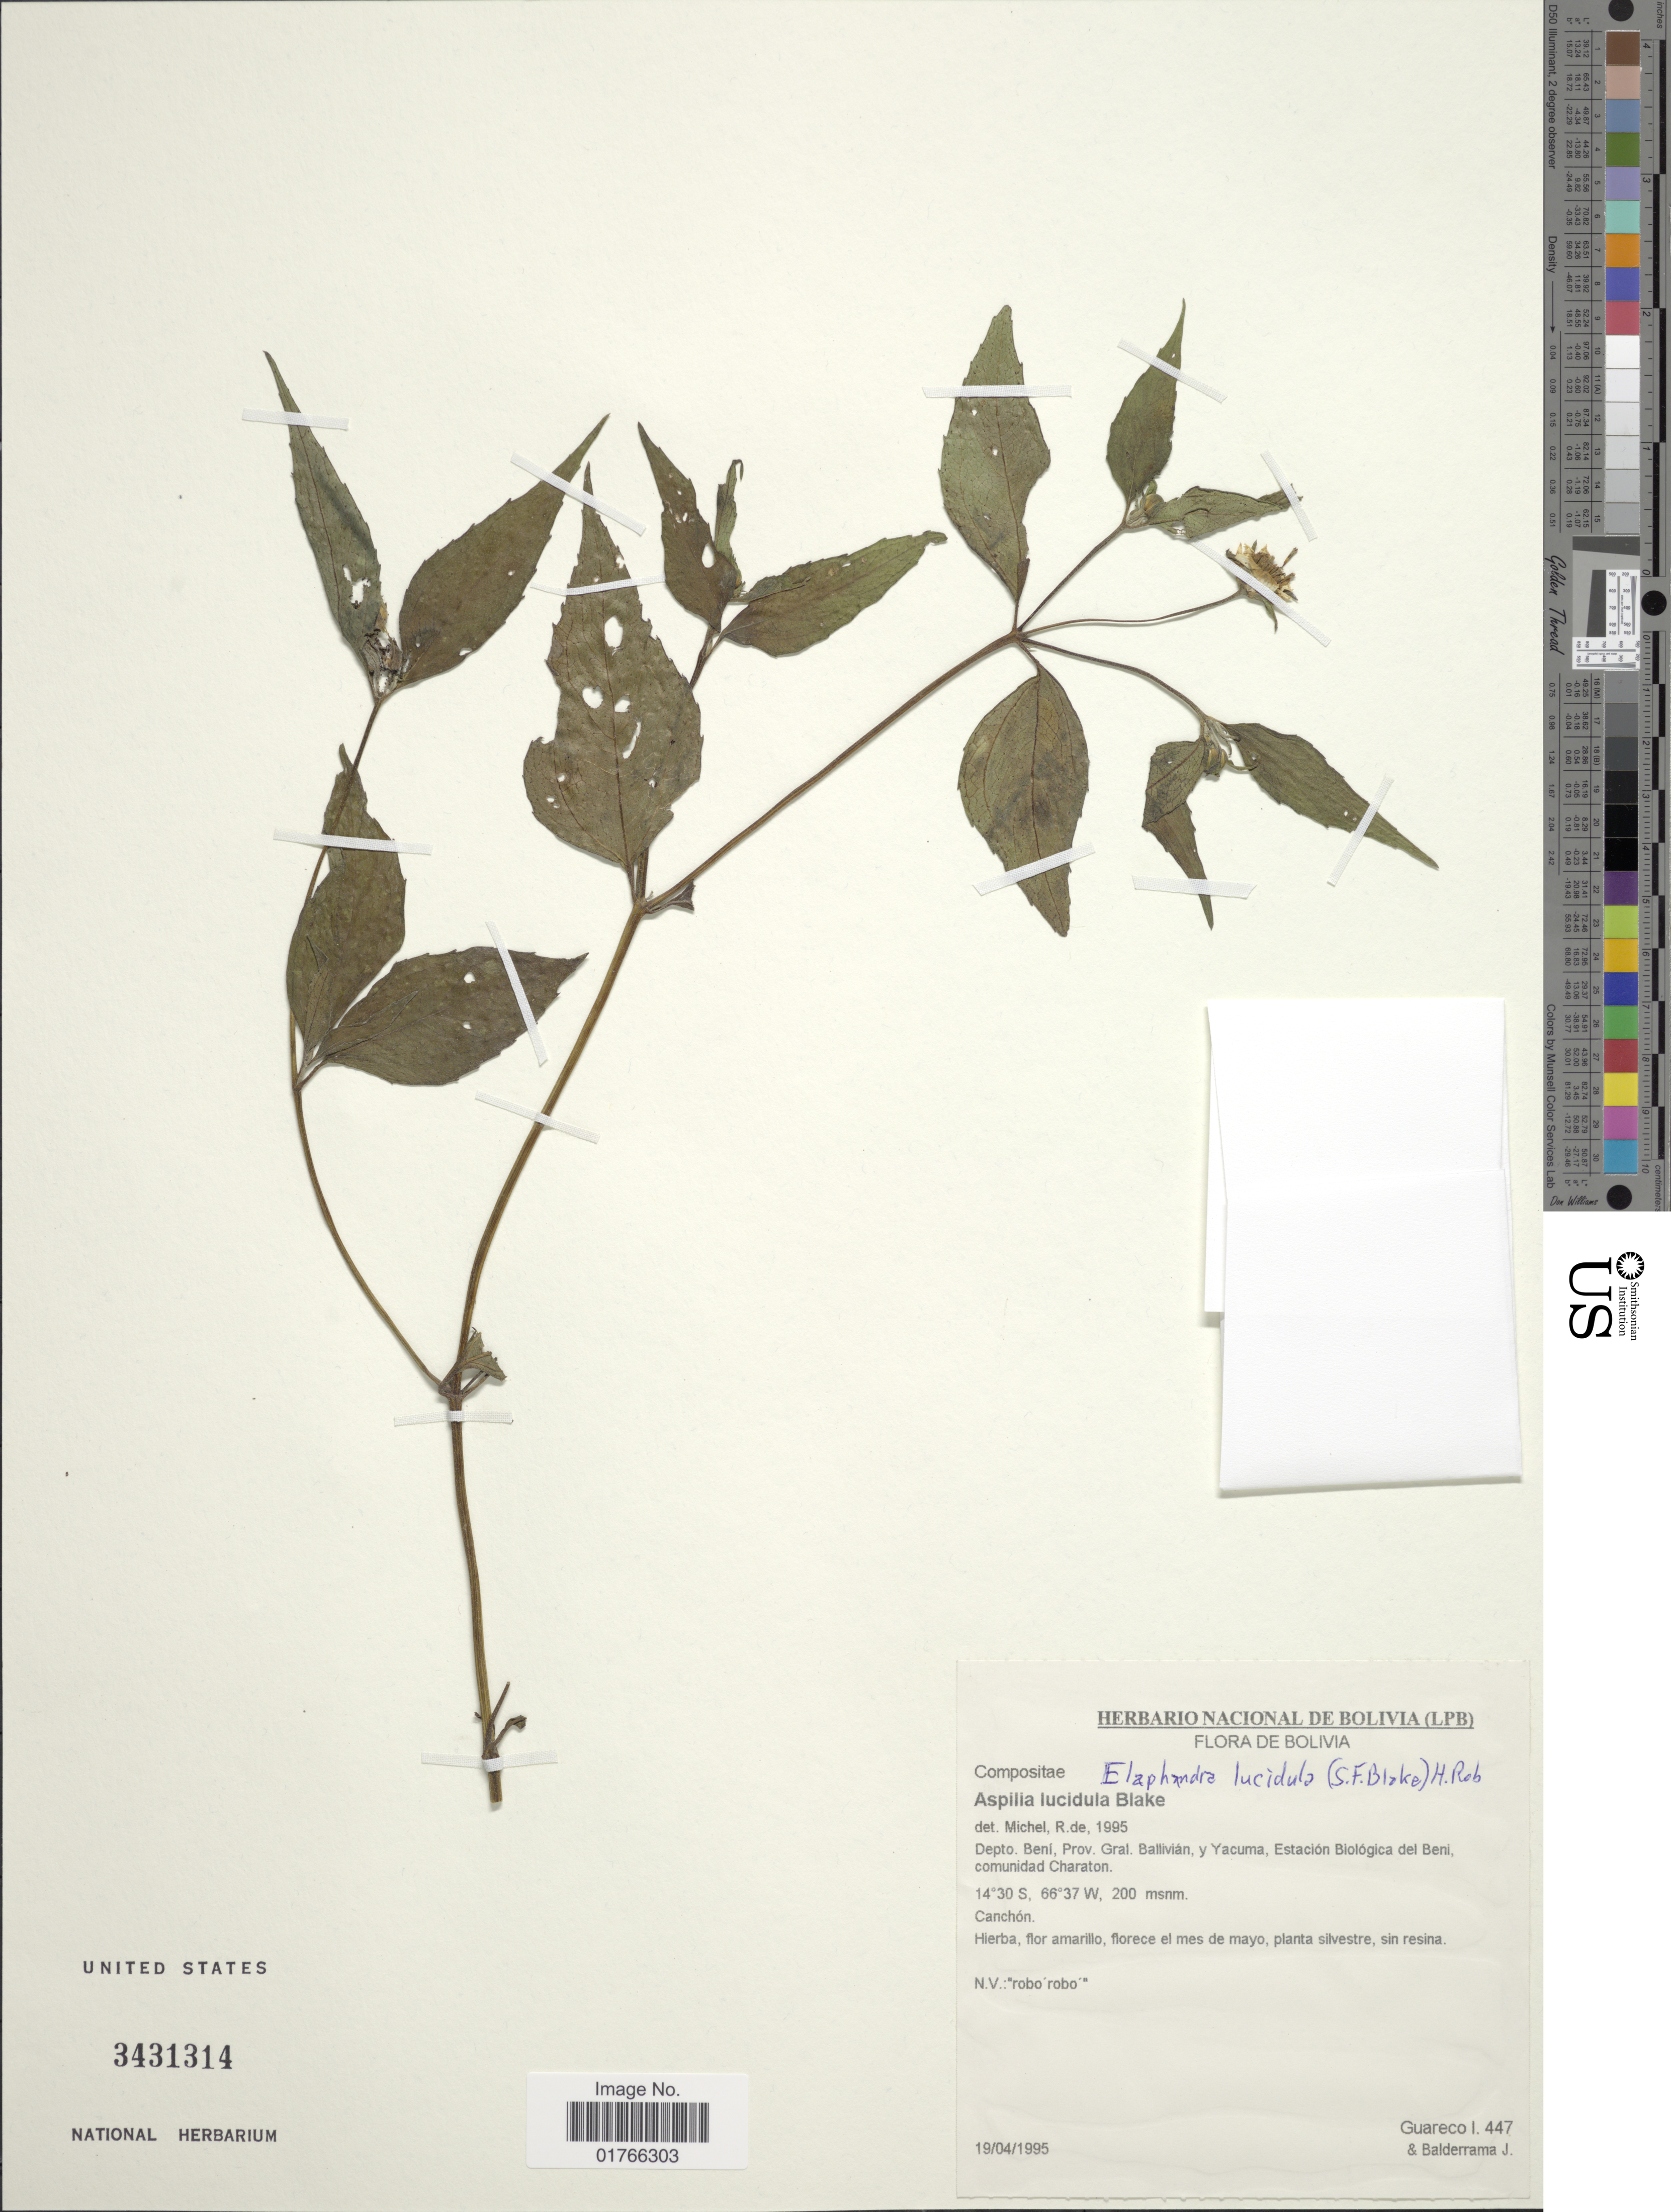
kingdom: Plantae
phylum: Tracheophyta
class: Magnoliopsida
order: Asterales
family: Asteraceae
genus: Elaphandra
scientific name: Elaphandra ulei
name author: (Hieron.) H. Rob.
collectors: I. Guareco & J. Balderrama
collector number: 447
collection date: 1995-04-19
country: Bolivia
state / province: Beni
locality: Prov. Gral. Ballivian, y Yacuma, Estacion Biologica del Beni, comunidad Charaton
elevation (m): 200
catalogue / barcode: US 3431314